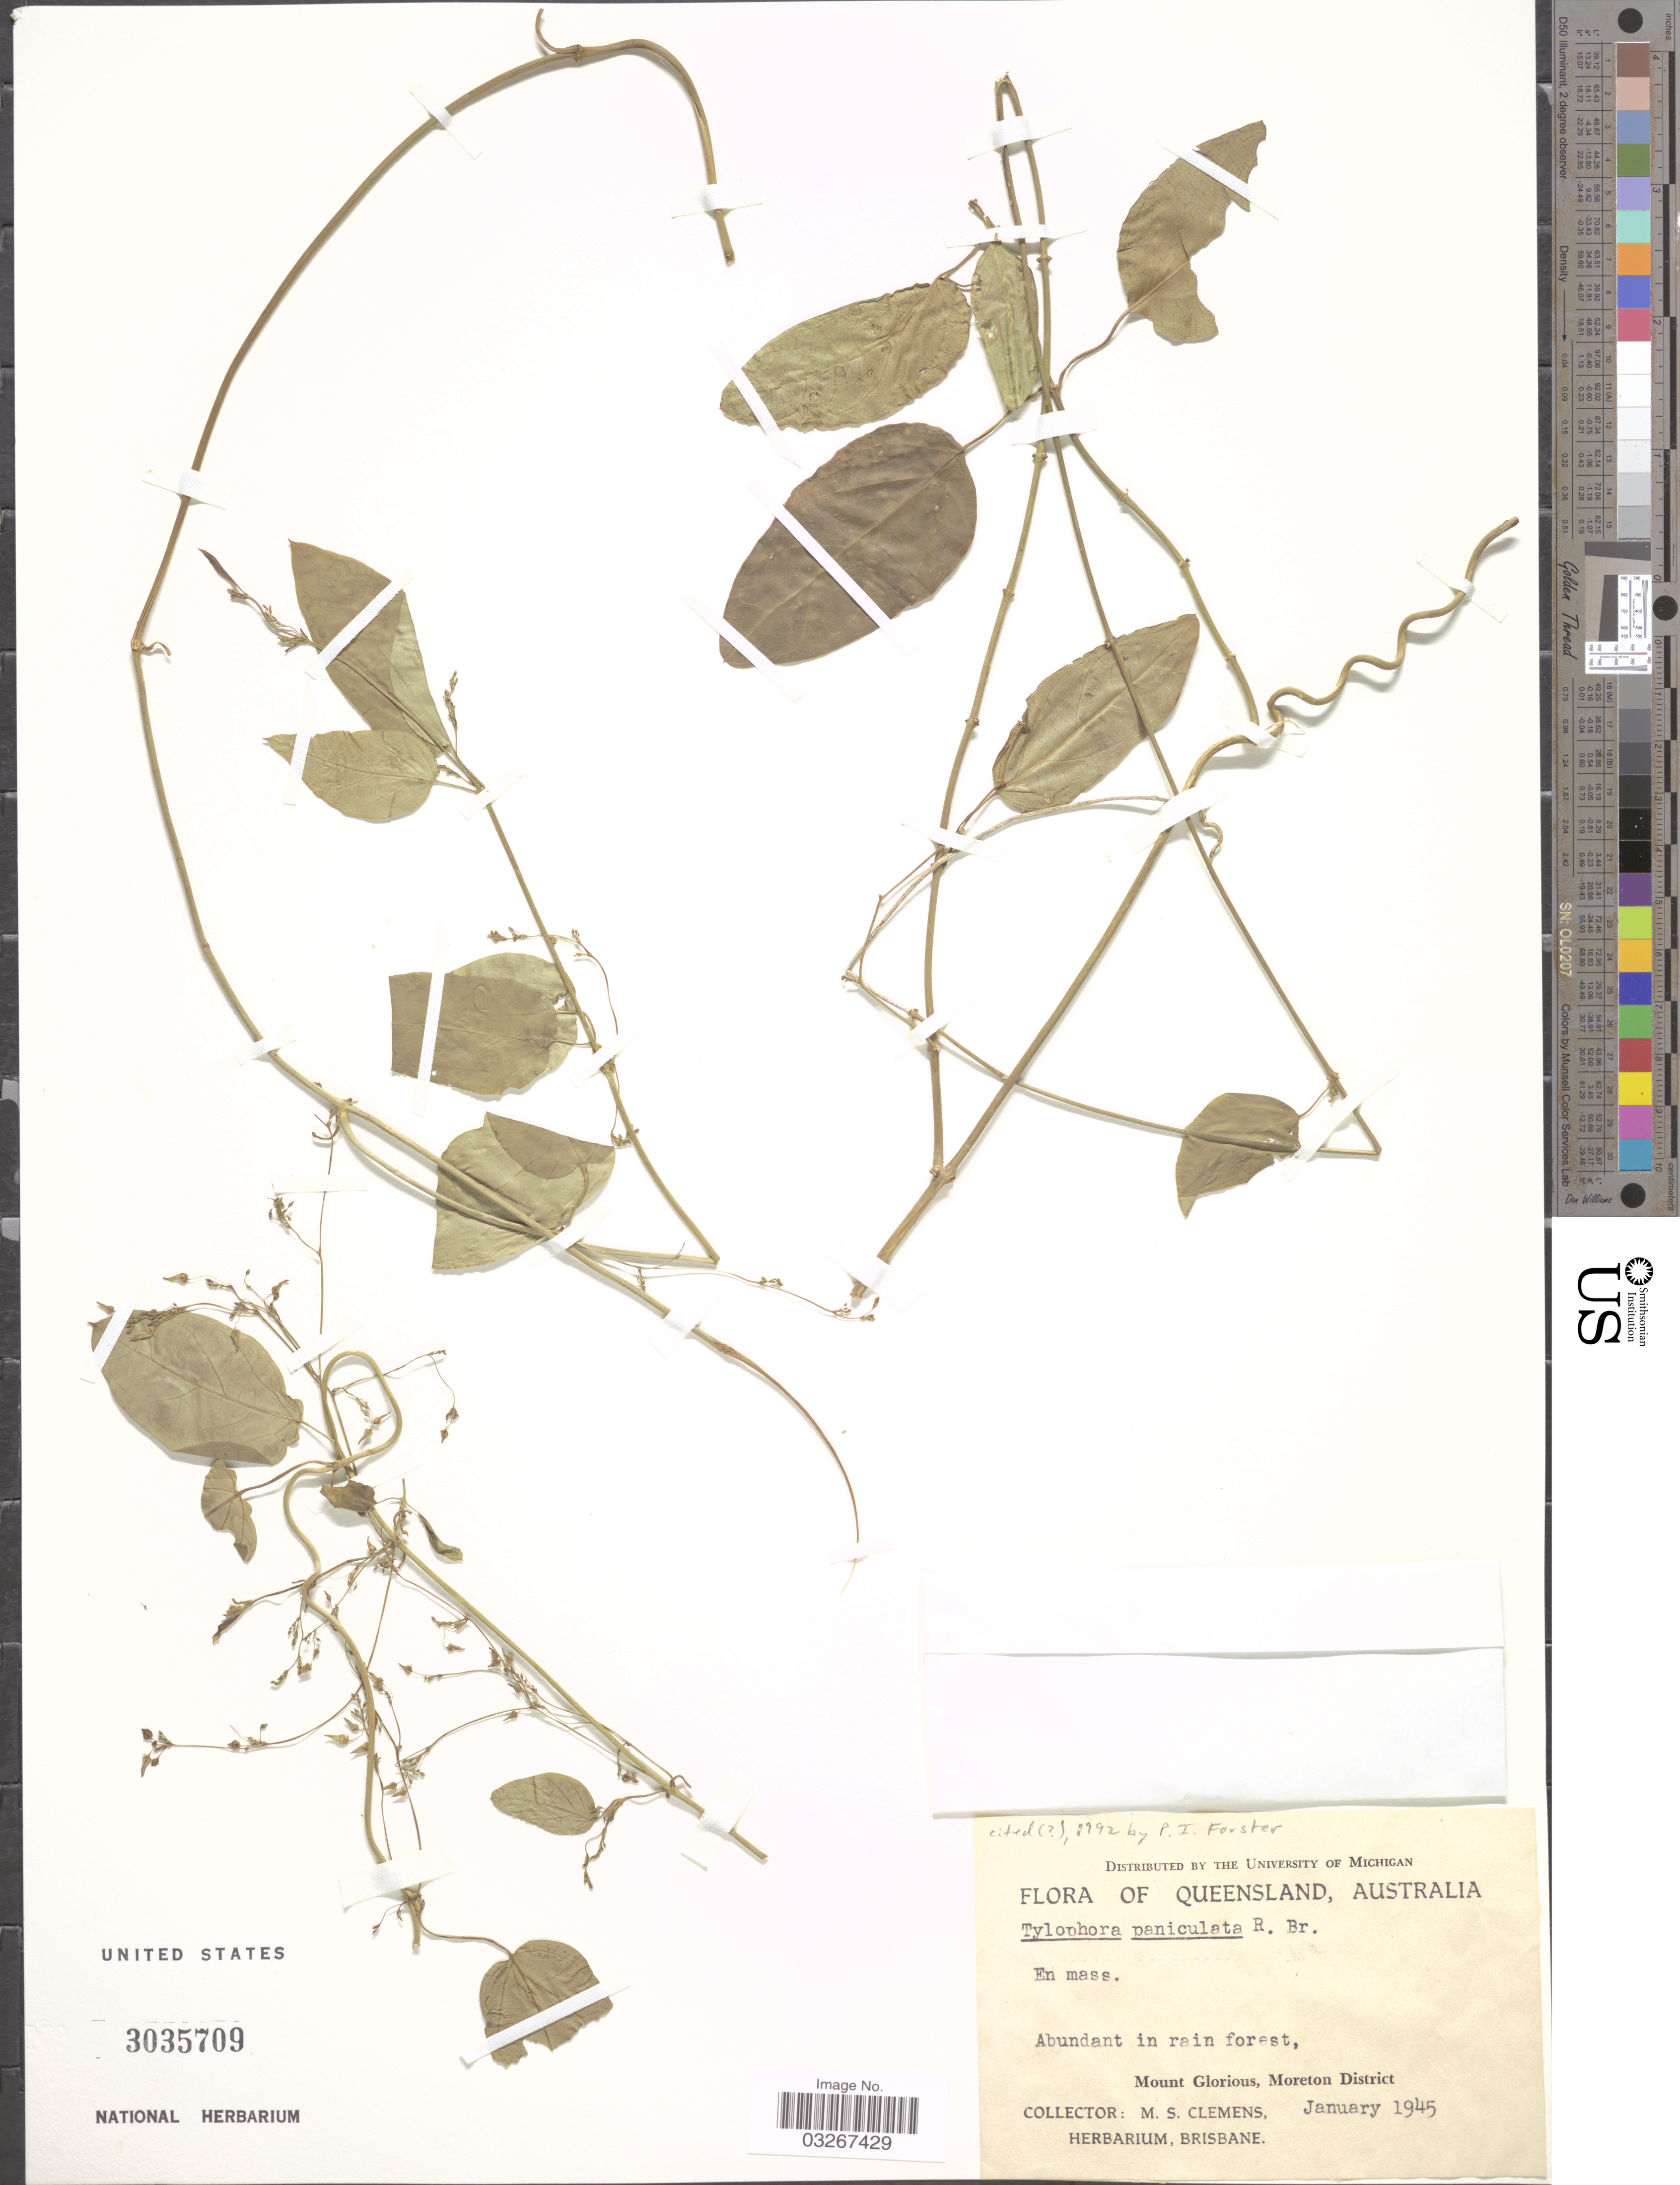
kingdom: Plantae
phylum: Tracheophyta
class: Magnoliopsida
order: Gentianales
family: Apocynaceae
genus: Tylophora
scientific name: Tylophora paniculata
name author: R. Br.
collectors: M. S. Clemens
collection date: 1945-01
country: Australia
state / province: Queensland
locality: Mount Glorious, Moreton District.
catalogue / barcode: US 3035709